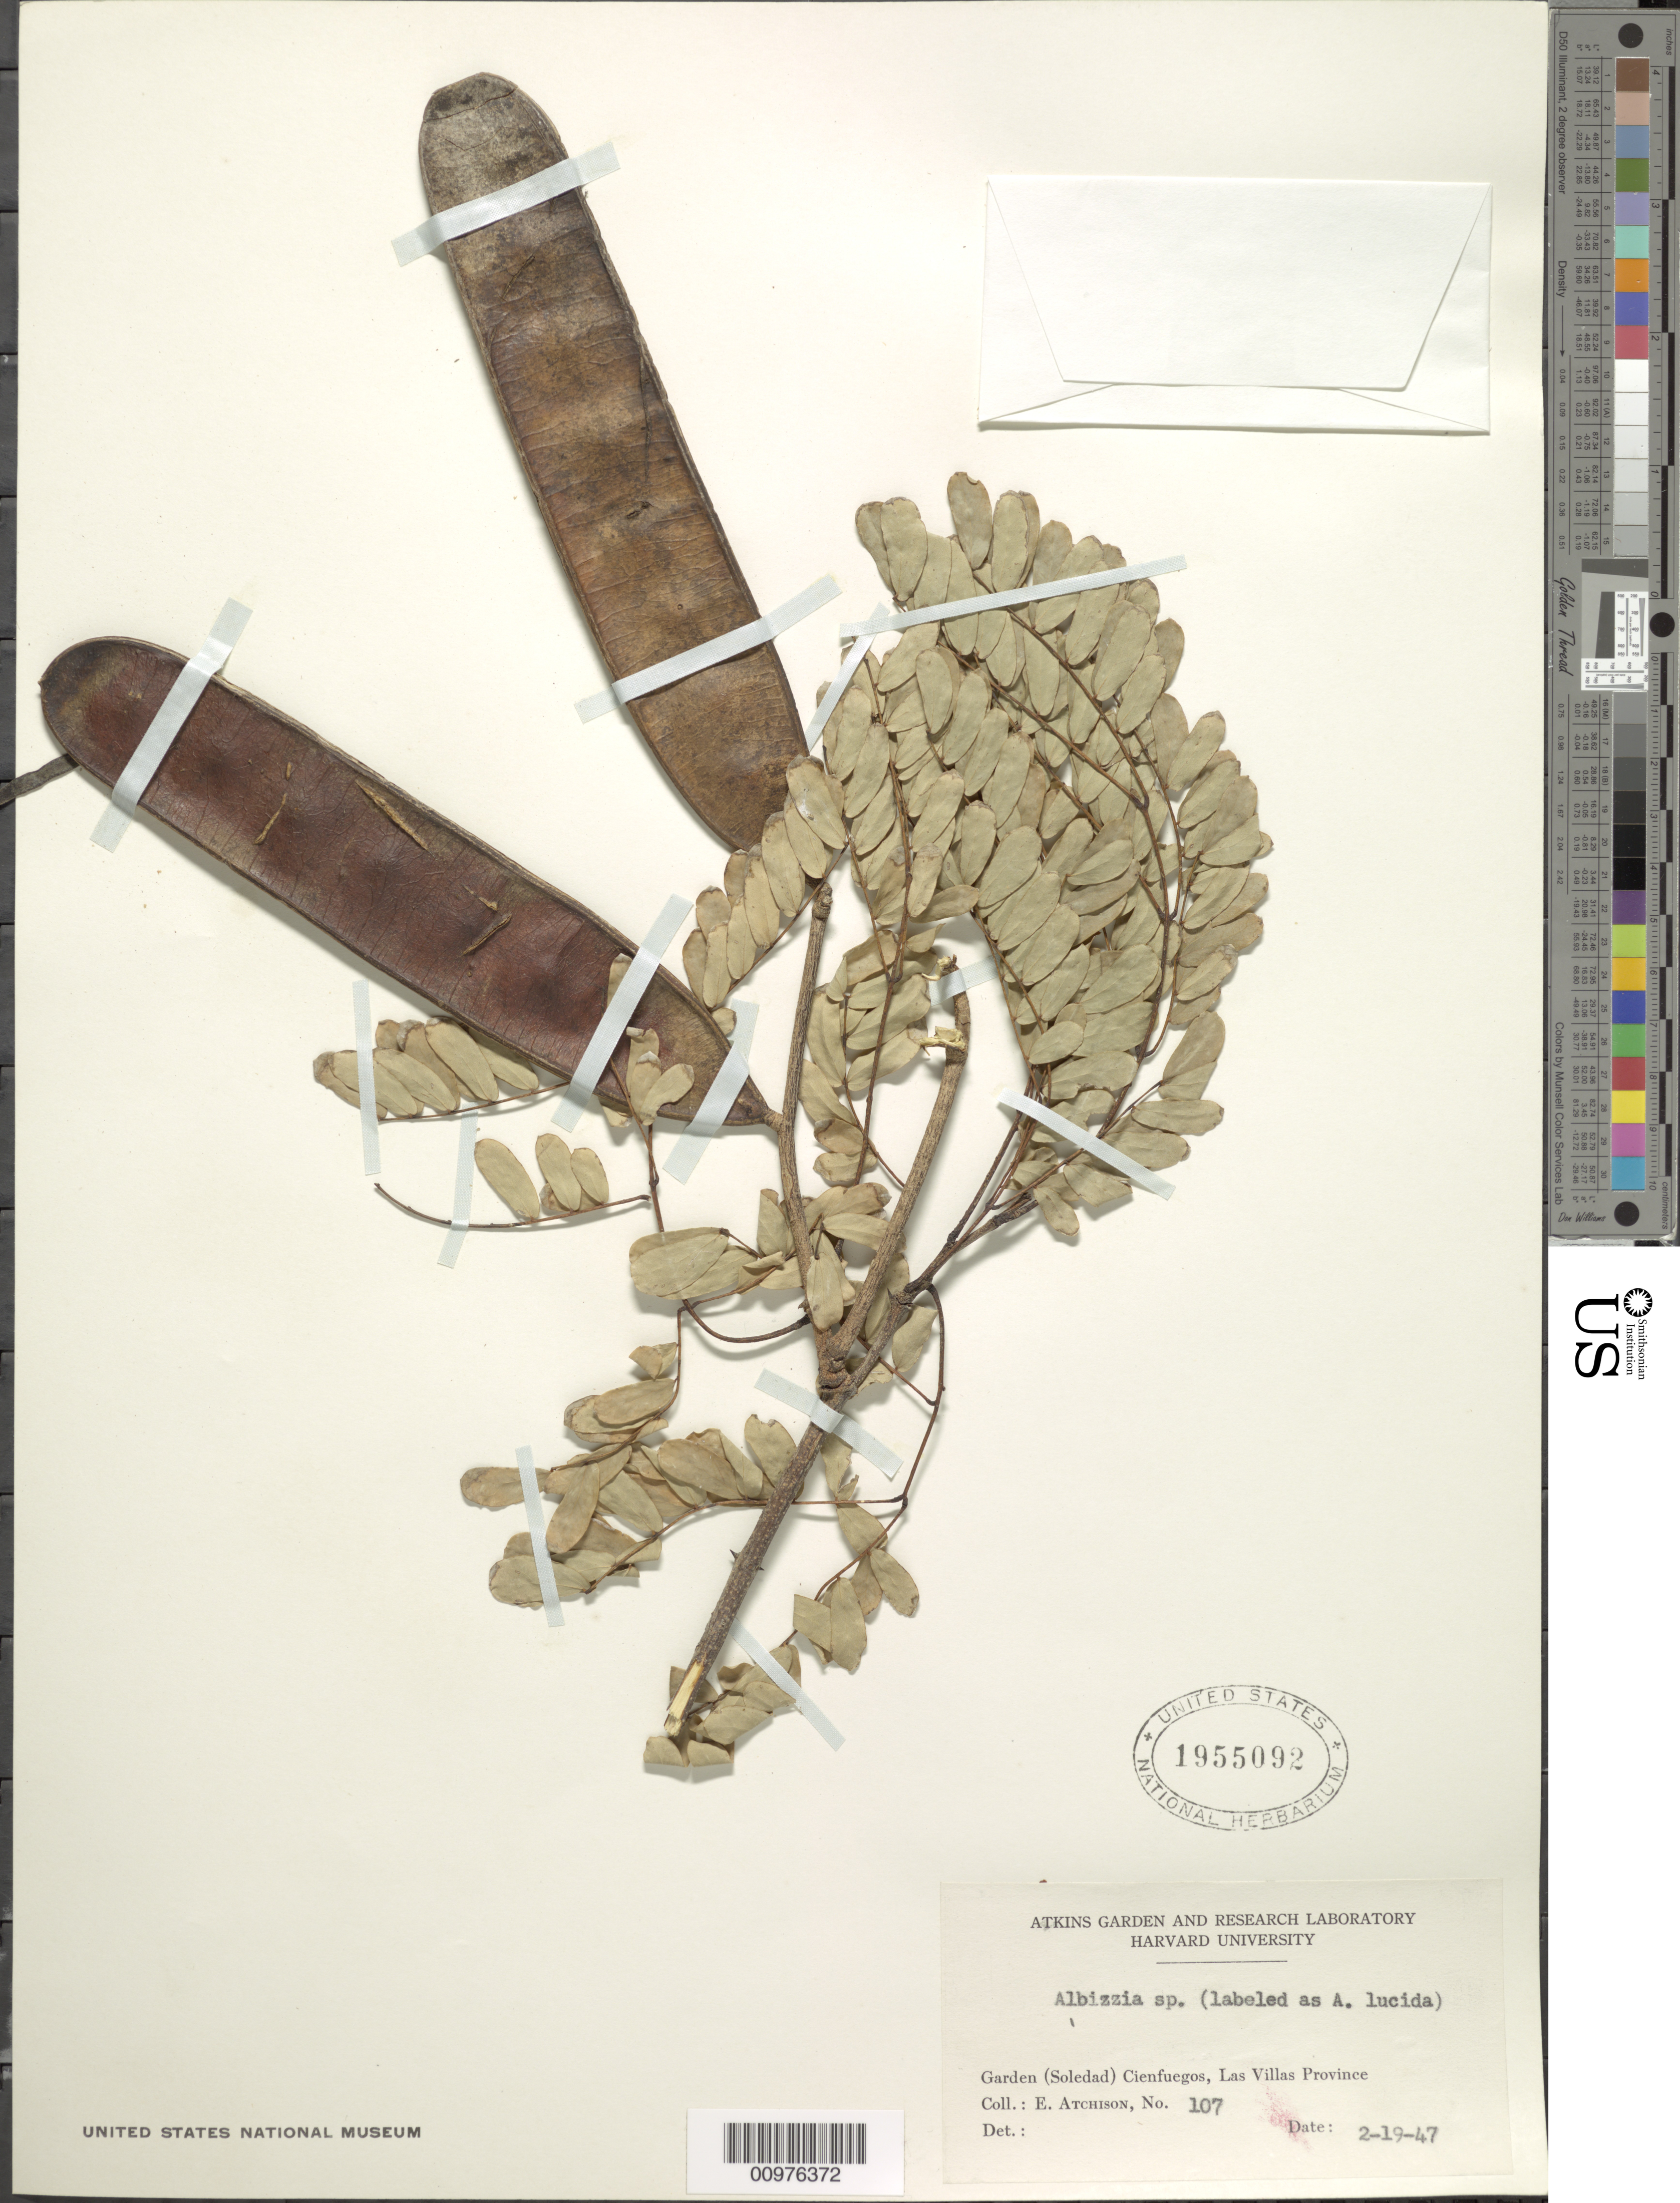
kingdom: Plantae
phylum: Tracheophyta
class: Magnoliopsida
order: Fabales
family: Fabaceae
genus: Albizia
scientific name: Albizia sp.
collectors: E. Atchison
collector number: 107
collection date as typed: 19 Feb 1947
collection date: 1947-02-19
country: Cuba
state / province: Cienfuegos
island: Cuba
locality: Garden (Soledad) Cienfuegos, Las villas province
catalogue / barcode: US 1955092